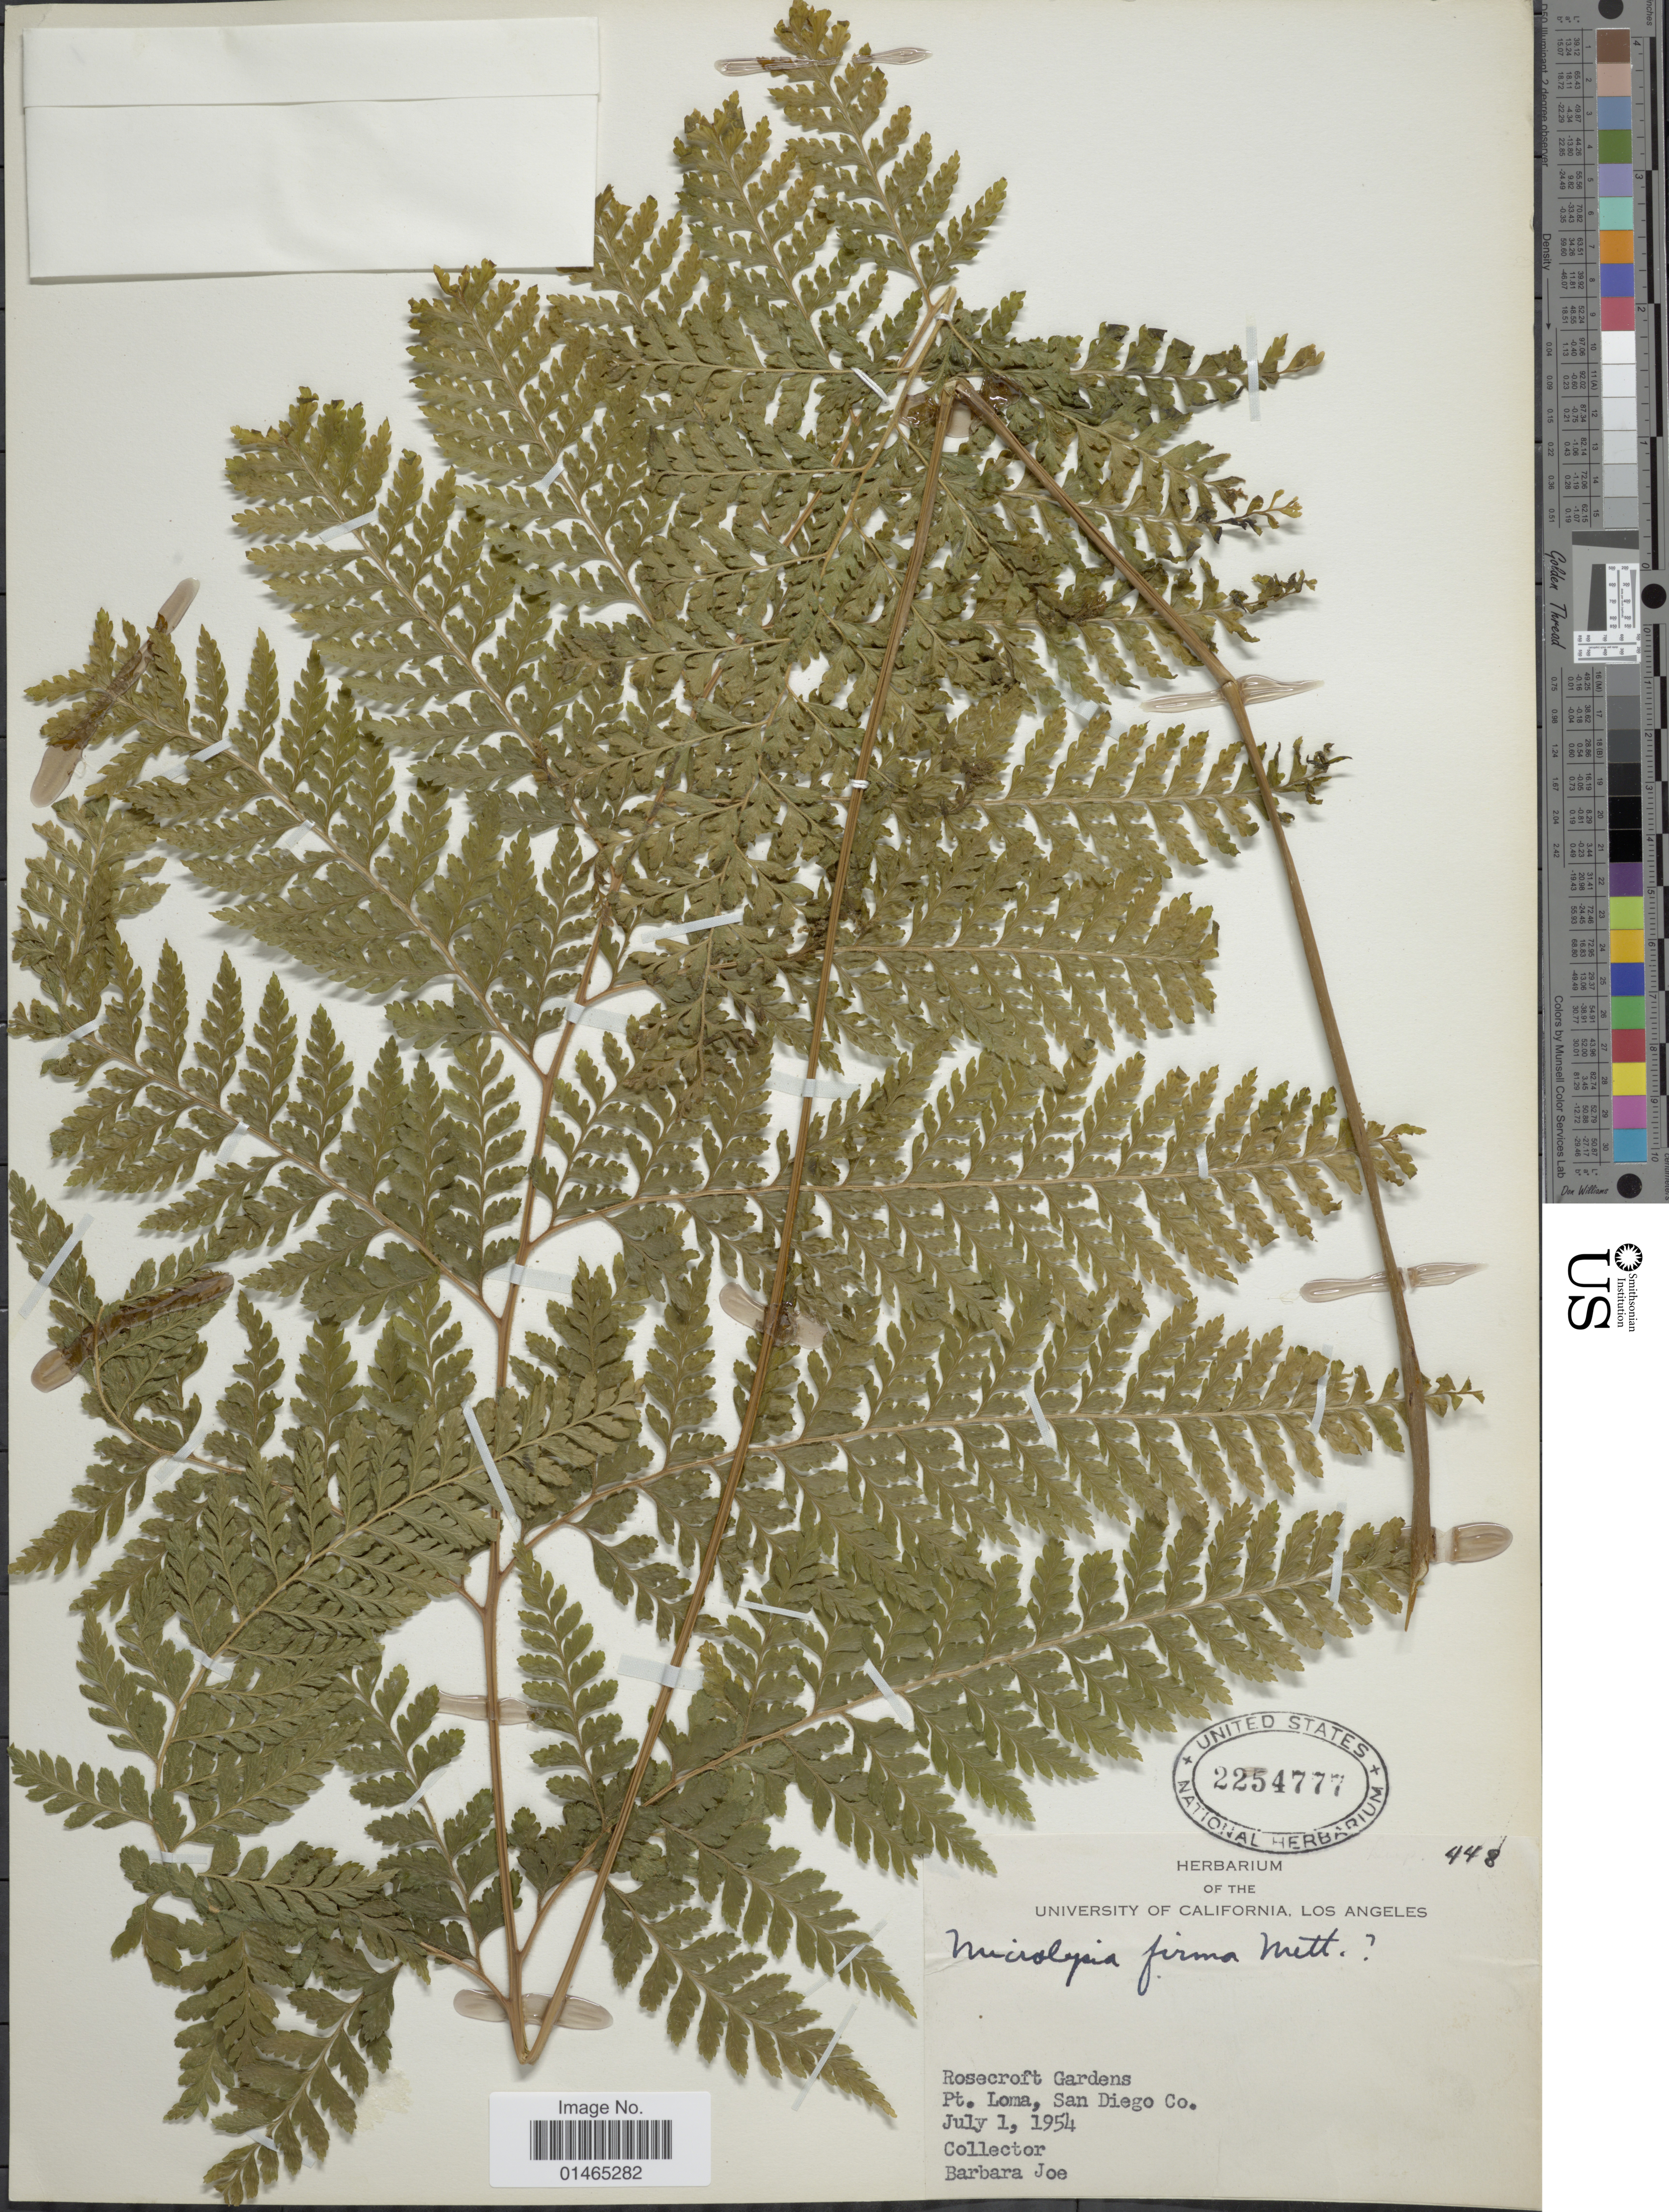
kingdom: Plantae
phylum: Tracheophyta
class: Polypodiopsida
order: Polypodiales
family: Dennstaedtiaceae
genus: Microlepia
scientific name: Microlepia firma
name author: Mett. ex Kuhn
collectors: B. Joe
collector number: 448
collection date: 1954-07-01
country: United States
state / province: California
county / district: San Diego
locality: Rosecroft Gardens, Pt. Loma, San Diego Co.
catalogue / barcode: US 2254777